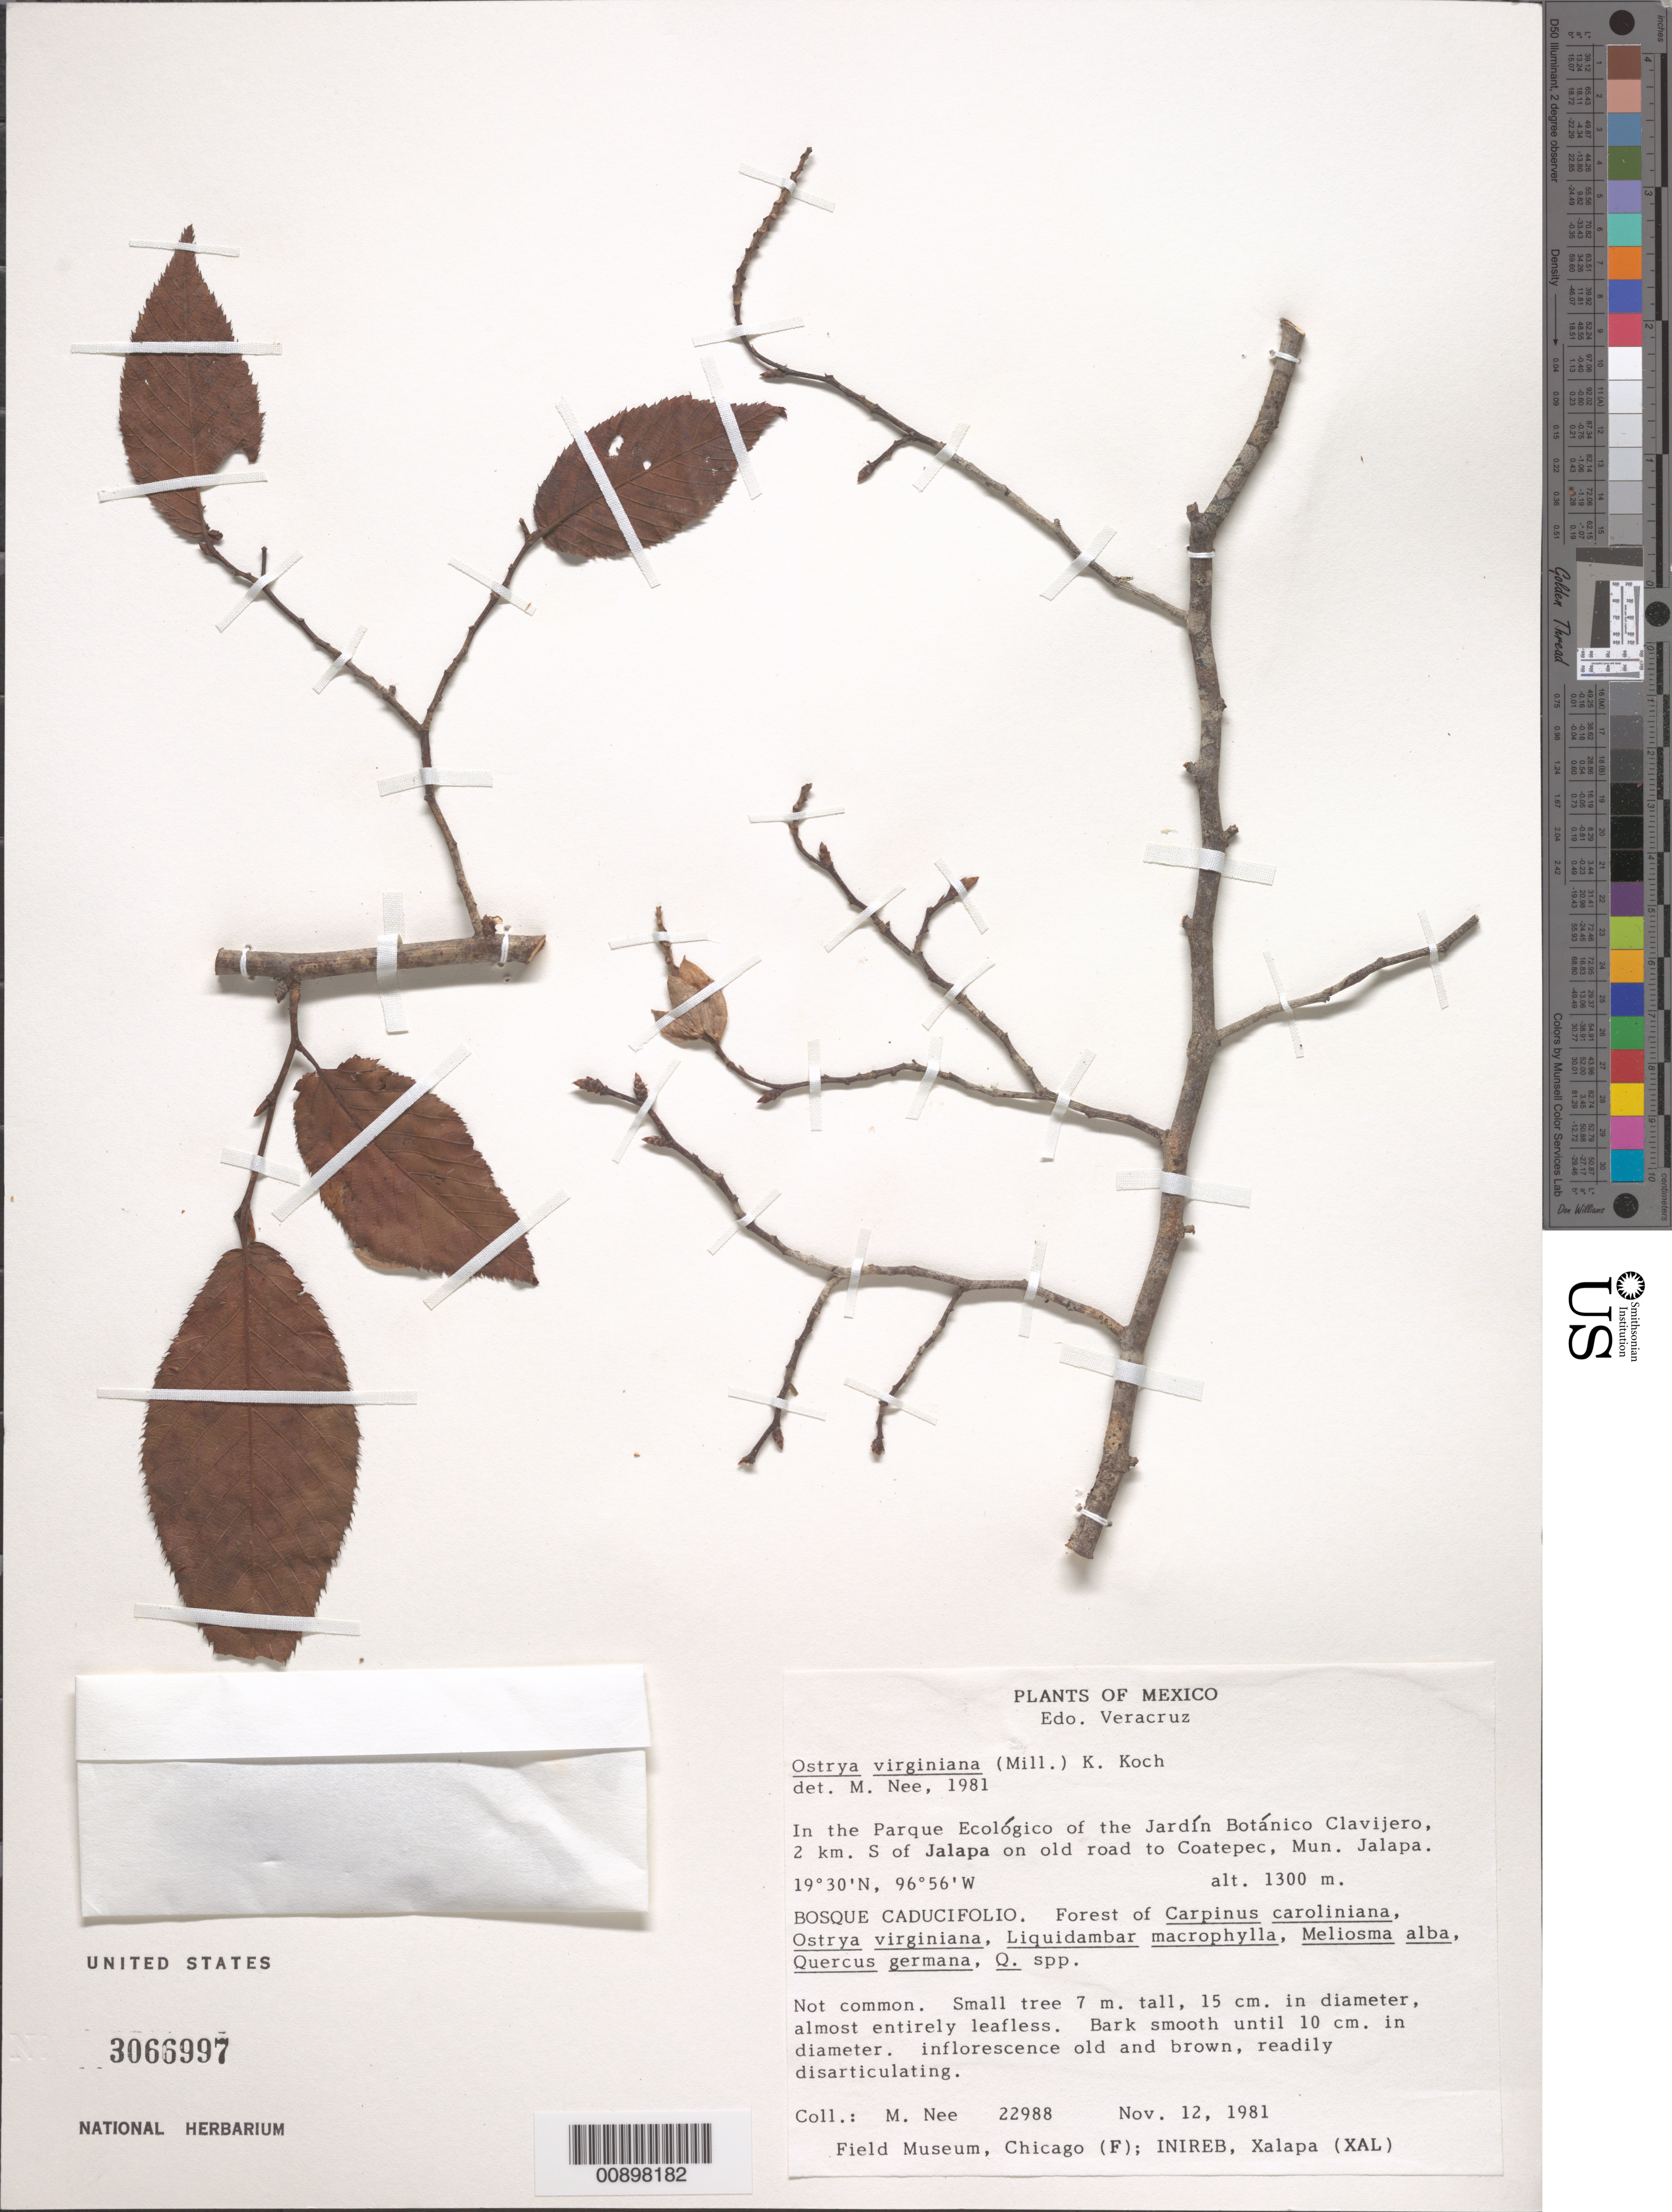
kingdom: Plantae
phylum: Tracheophyta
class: Magnoliopsida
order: Fagales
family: Betulaceae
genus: Ostrya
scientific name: Ostrya virginiana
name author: (Mill.) K. Koch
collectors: M. Nee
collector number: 22988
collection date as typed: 12 Nov 1981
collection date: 1981-11-12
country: Mexico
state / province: Veracruz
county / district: Jalapa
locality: In the Parque Ecológico of the Jardín Botánico Clavijero, 2 km. S of Jalapa on old road to Coatepec, Mun. Jalapa. Veracruz.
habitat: Bosque caducifolio. Forest of Carpinus caroliniana, Ostrya virginiana, Liquidambar macrophylla, Meliosma alba, Quercus ..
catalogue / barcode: US 3066997